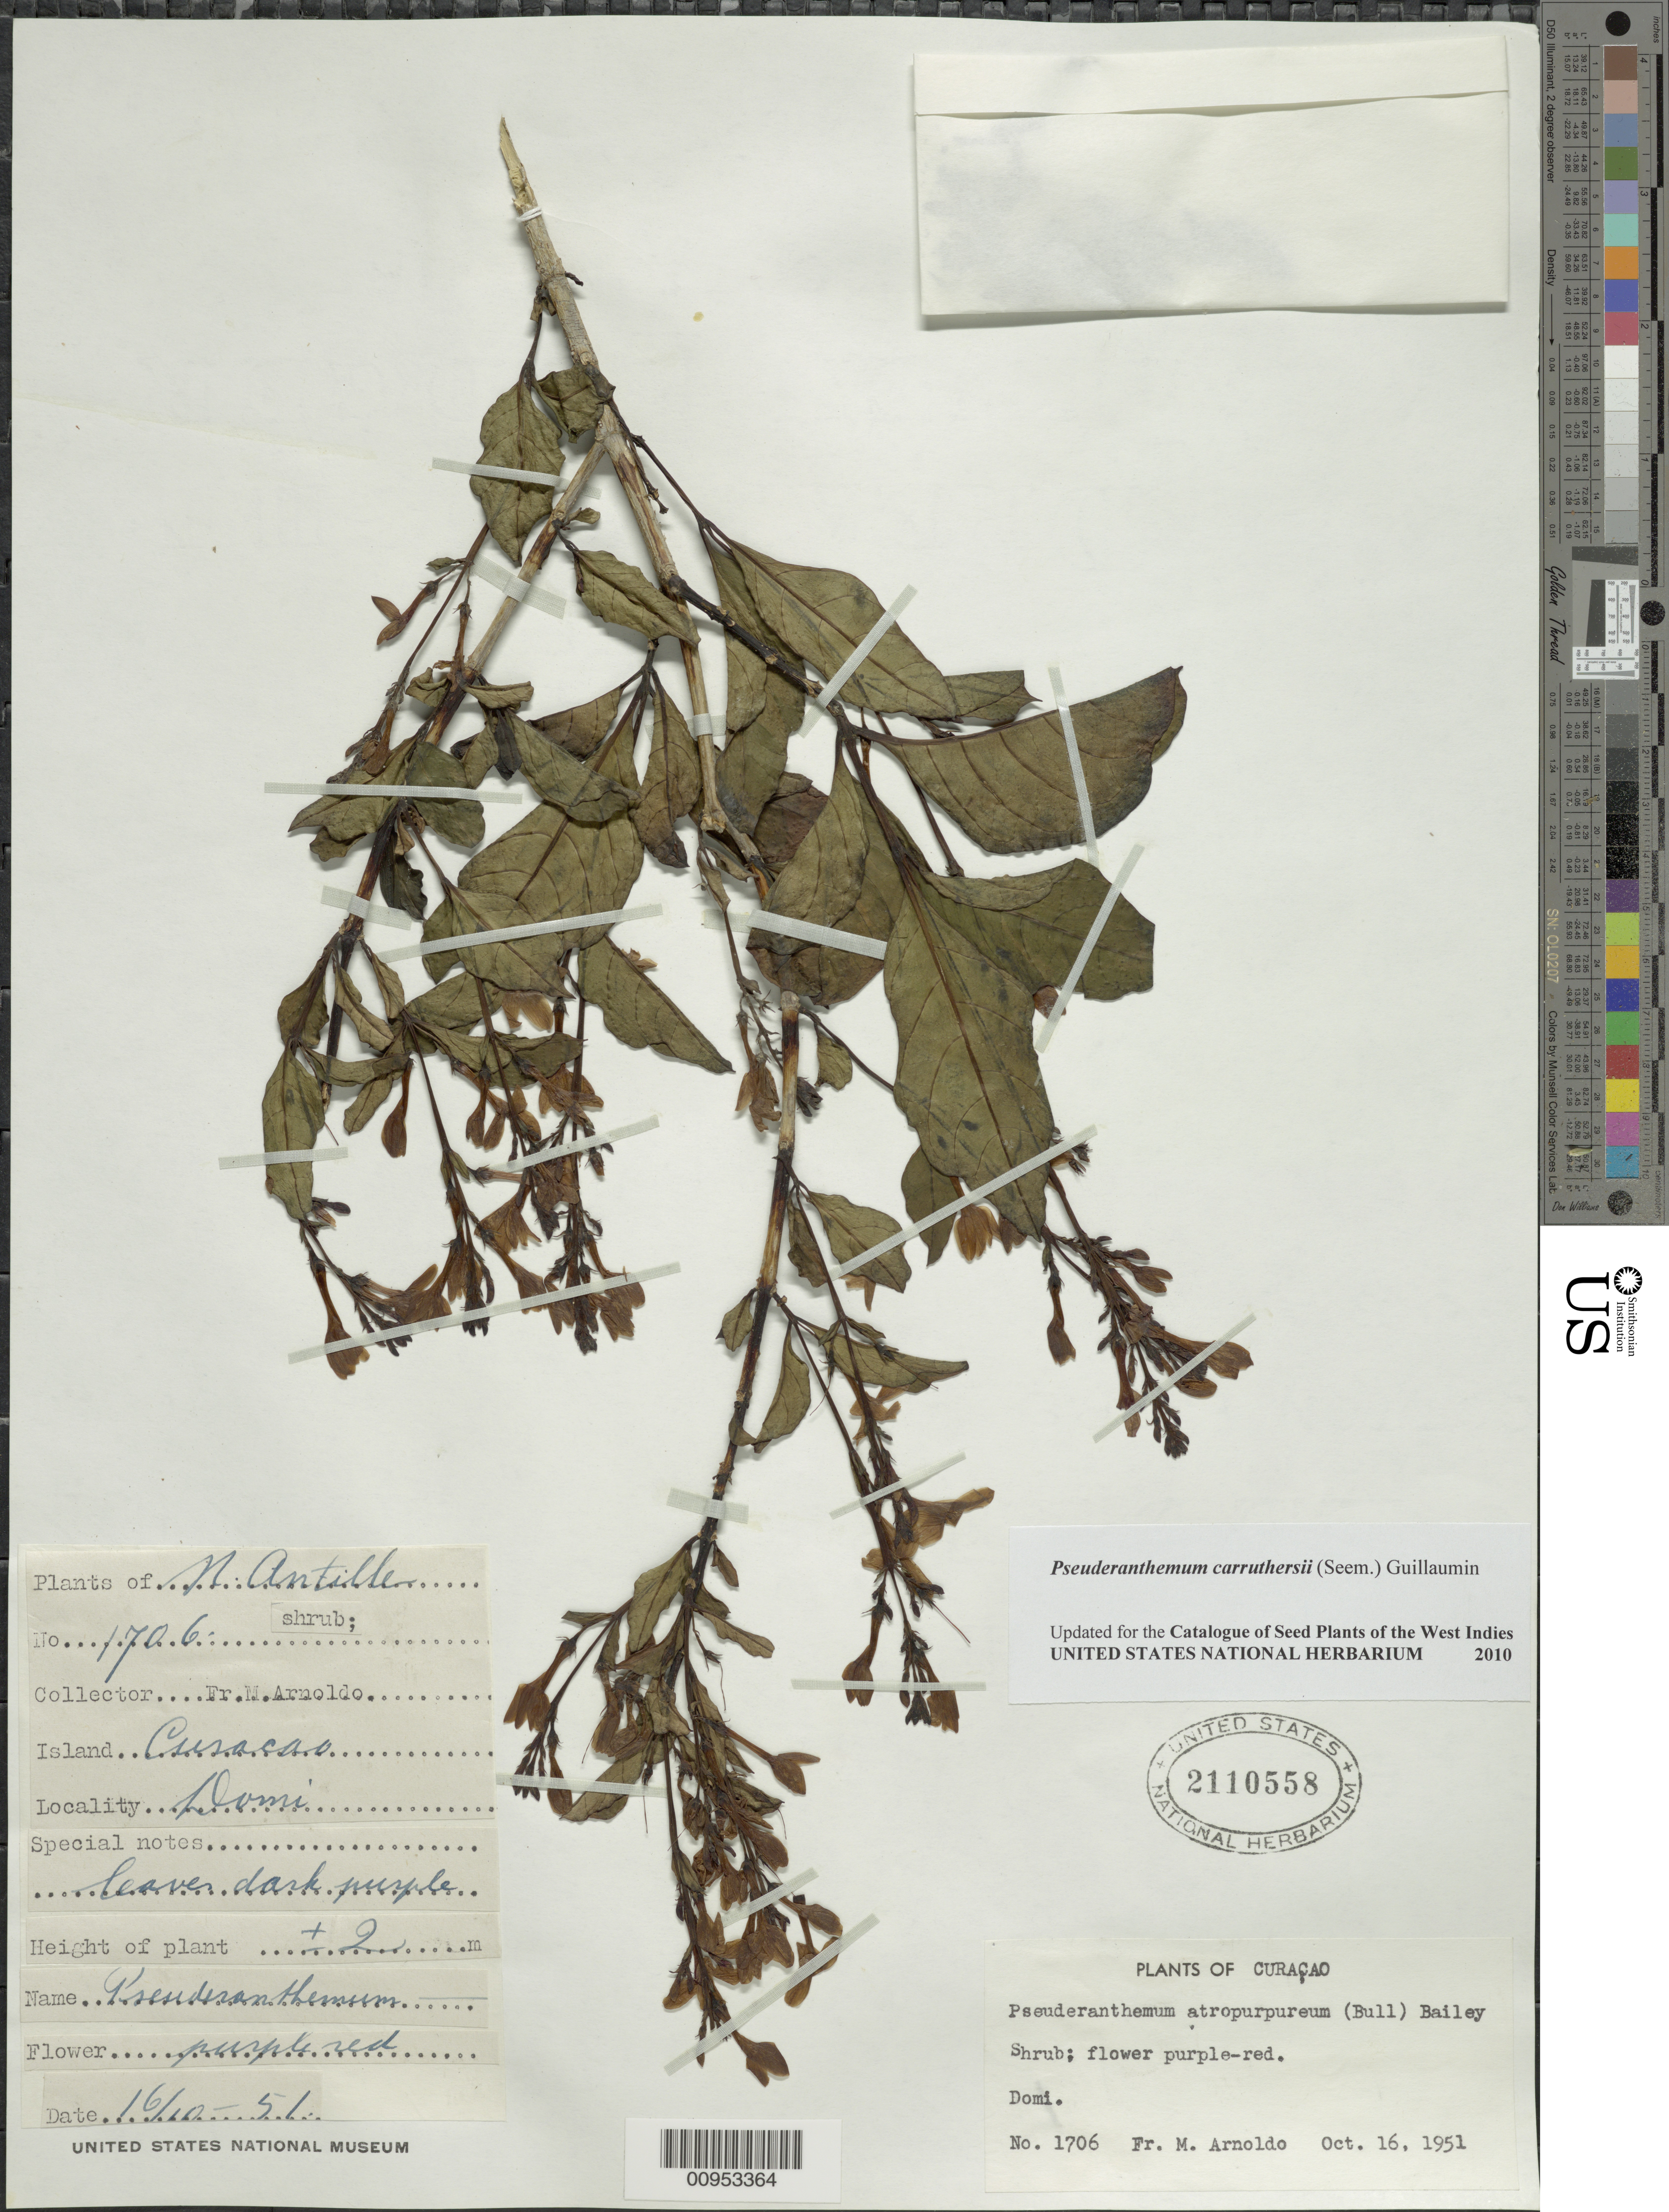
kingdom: Plantae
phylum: Tracheophyta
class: Magnoliopsida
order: Lamiales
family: Acanthaceae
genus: Pseuderanthemum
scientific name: Pseuderanthemum carruthersii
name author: (Seem.) Guillaumin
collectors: N. Arnoldo-Broeders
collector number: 1706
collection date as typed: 16 Oct 1951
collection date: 1951-10-16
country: Curaçao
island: Curaçao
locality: Domi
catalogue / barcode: US 2110558